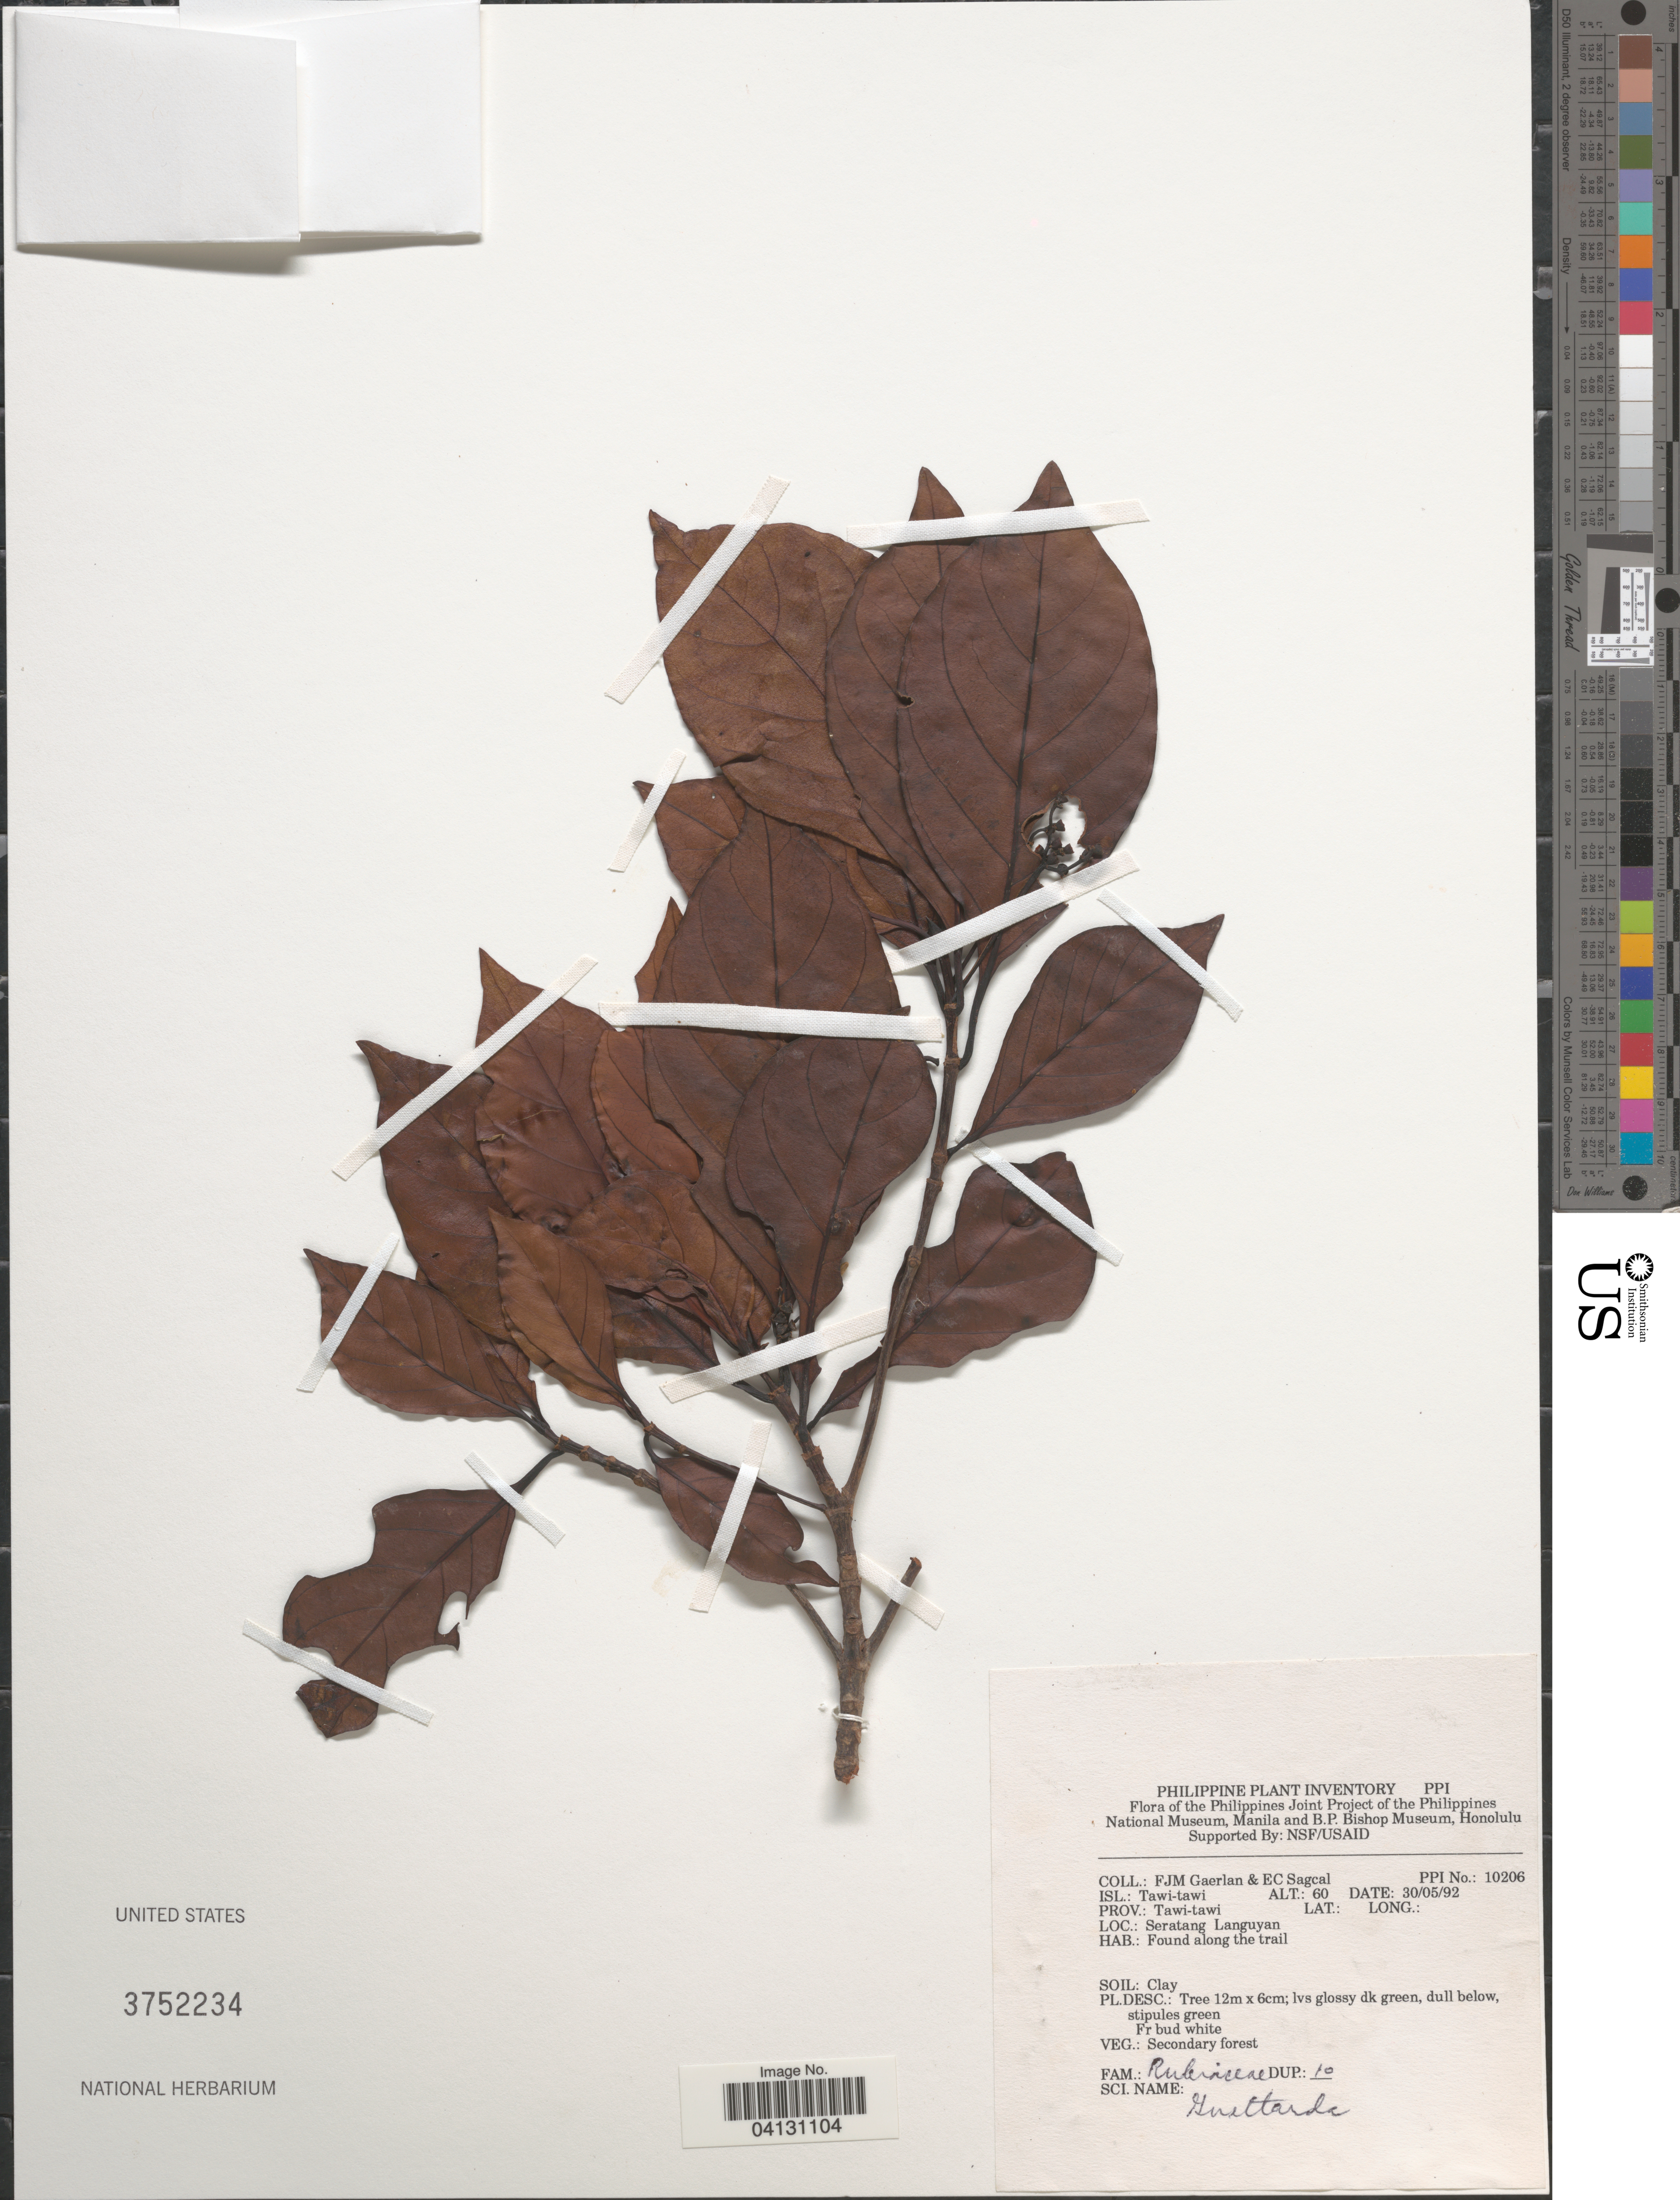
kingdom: Plantae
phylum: Tracheophyta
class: Magnoliopsida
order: Gentianales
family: Rubiaceae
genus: Guettarda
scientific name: Guettarda sp.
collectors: F. Gaerlan & E. Sagcal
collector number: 10206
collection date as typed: Transcribed d/m/y: 30/5/92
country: Philippines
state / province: Muslim Mindanao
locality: The Philippines Joint Project of the Philippines National Museum, Manila and B.P. Bishop Museum, Honolulu. Isl.: Tawi-tawi. Prov.: Tawi-tawi. Seratang Languyan. Along the trail.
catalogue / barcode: US 3752234